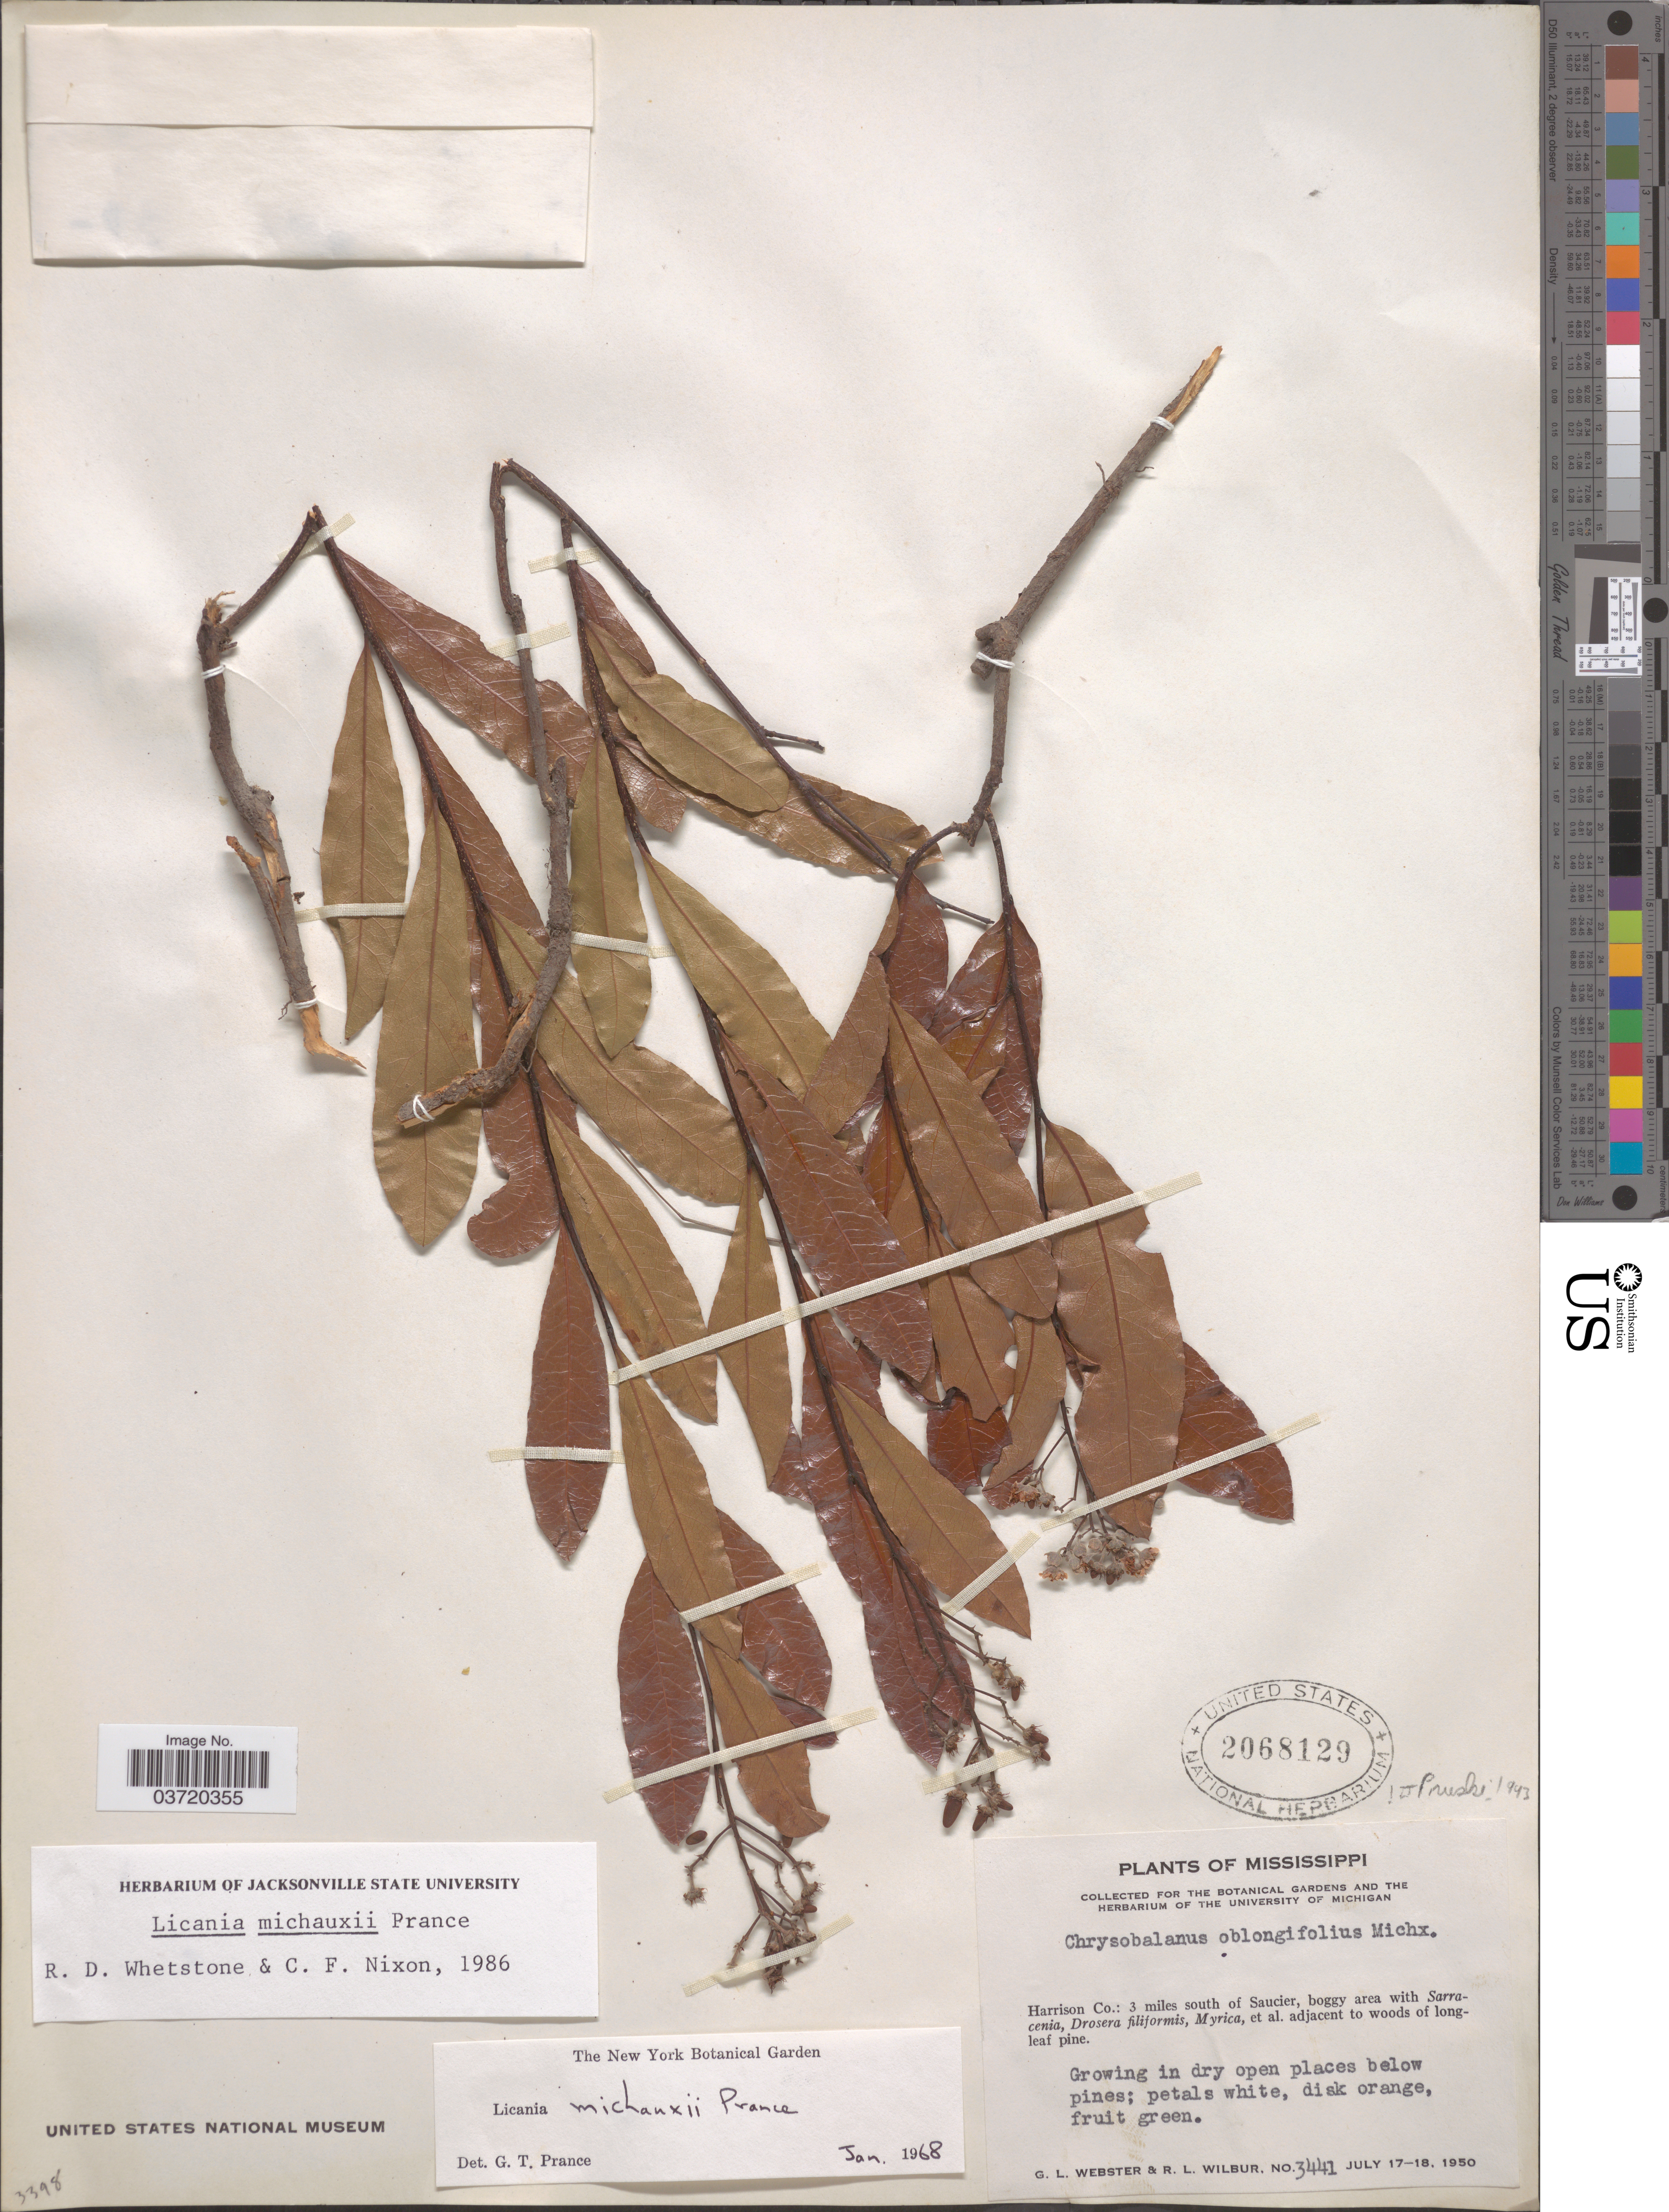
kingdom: Plantae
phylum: Tracheophyta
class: Magnoliopsida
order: Malpighiales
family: Chrysobalanaceae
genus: Geobalanus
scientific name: Geobalanus oblongifolius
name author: (Michx.) Small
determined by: Strong, M. T., (US), Smithsonian Institution - National Museum of Natural History (UNITED STATES)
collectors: G. L. Webster & R. L. Wilbur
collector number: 3441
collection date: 1950-07-17/1950-07-18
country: United States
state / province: Mississippi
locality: Harrison Co.: 3 miles south of Saucier, boggy area.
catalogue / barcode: US 2068129